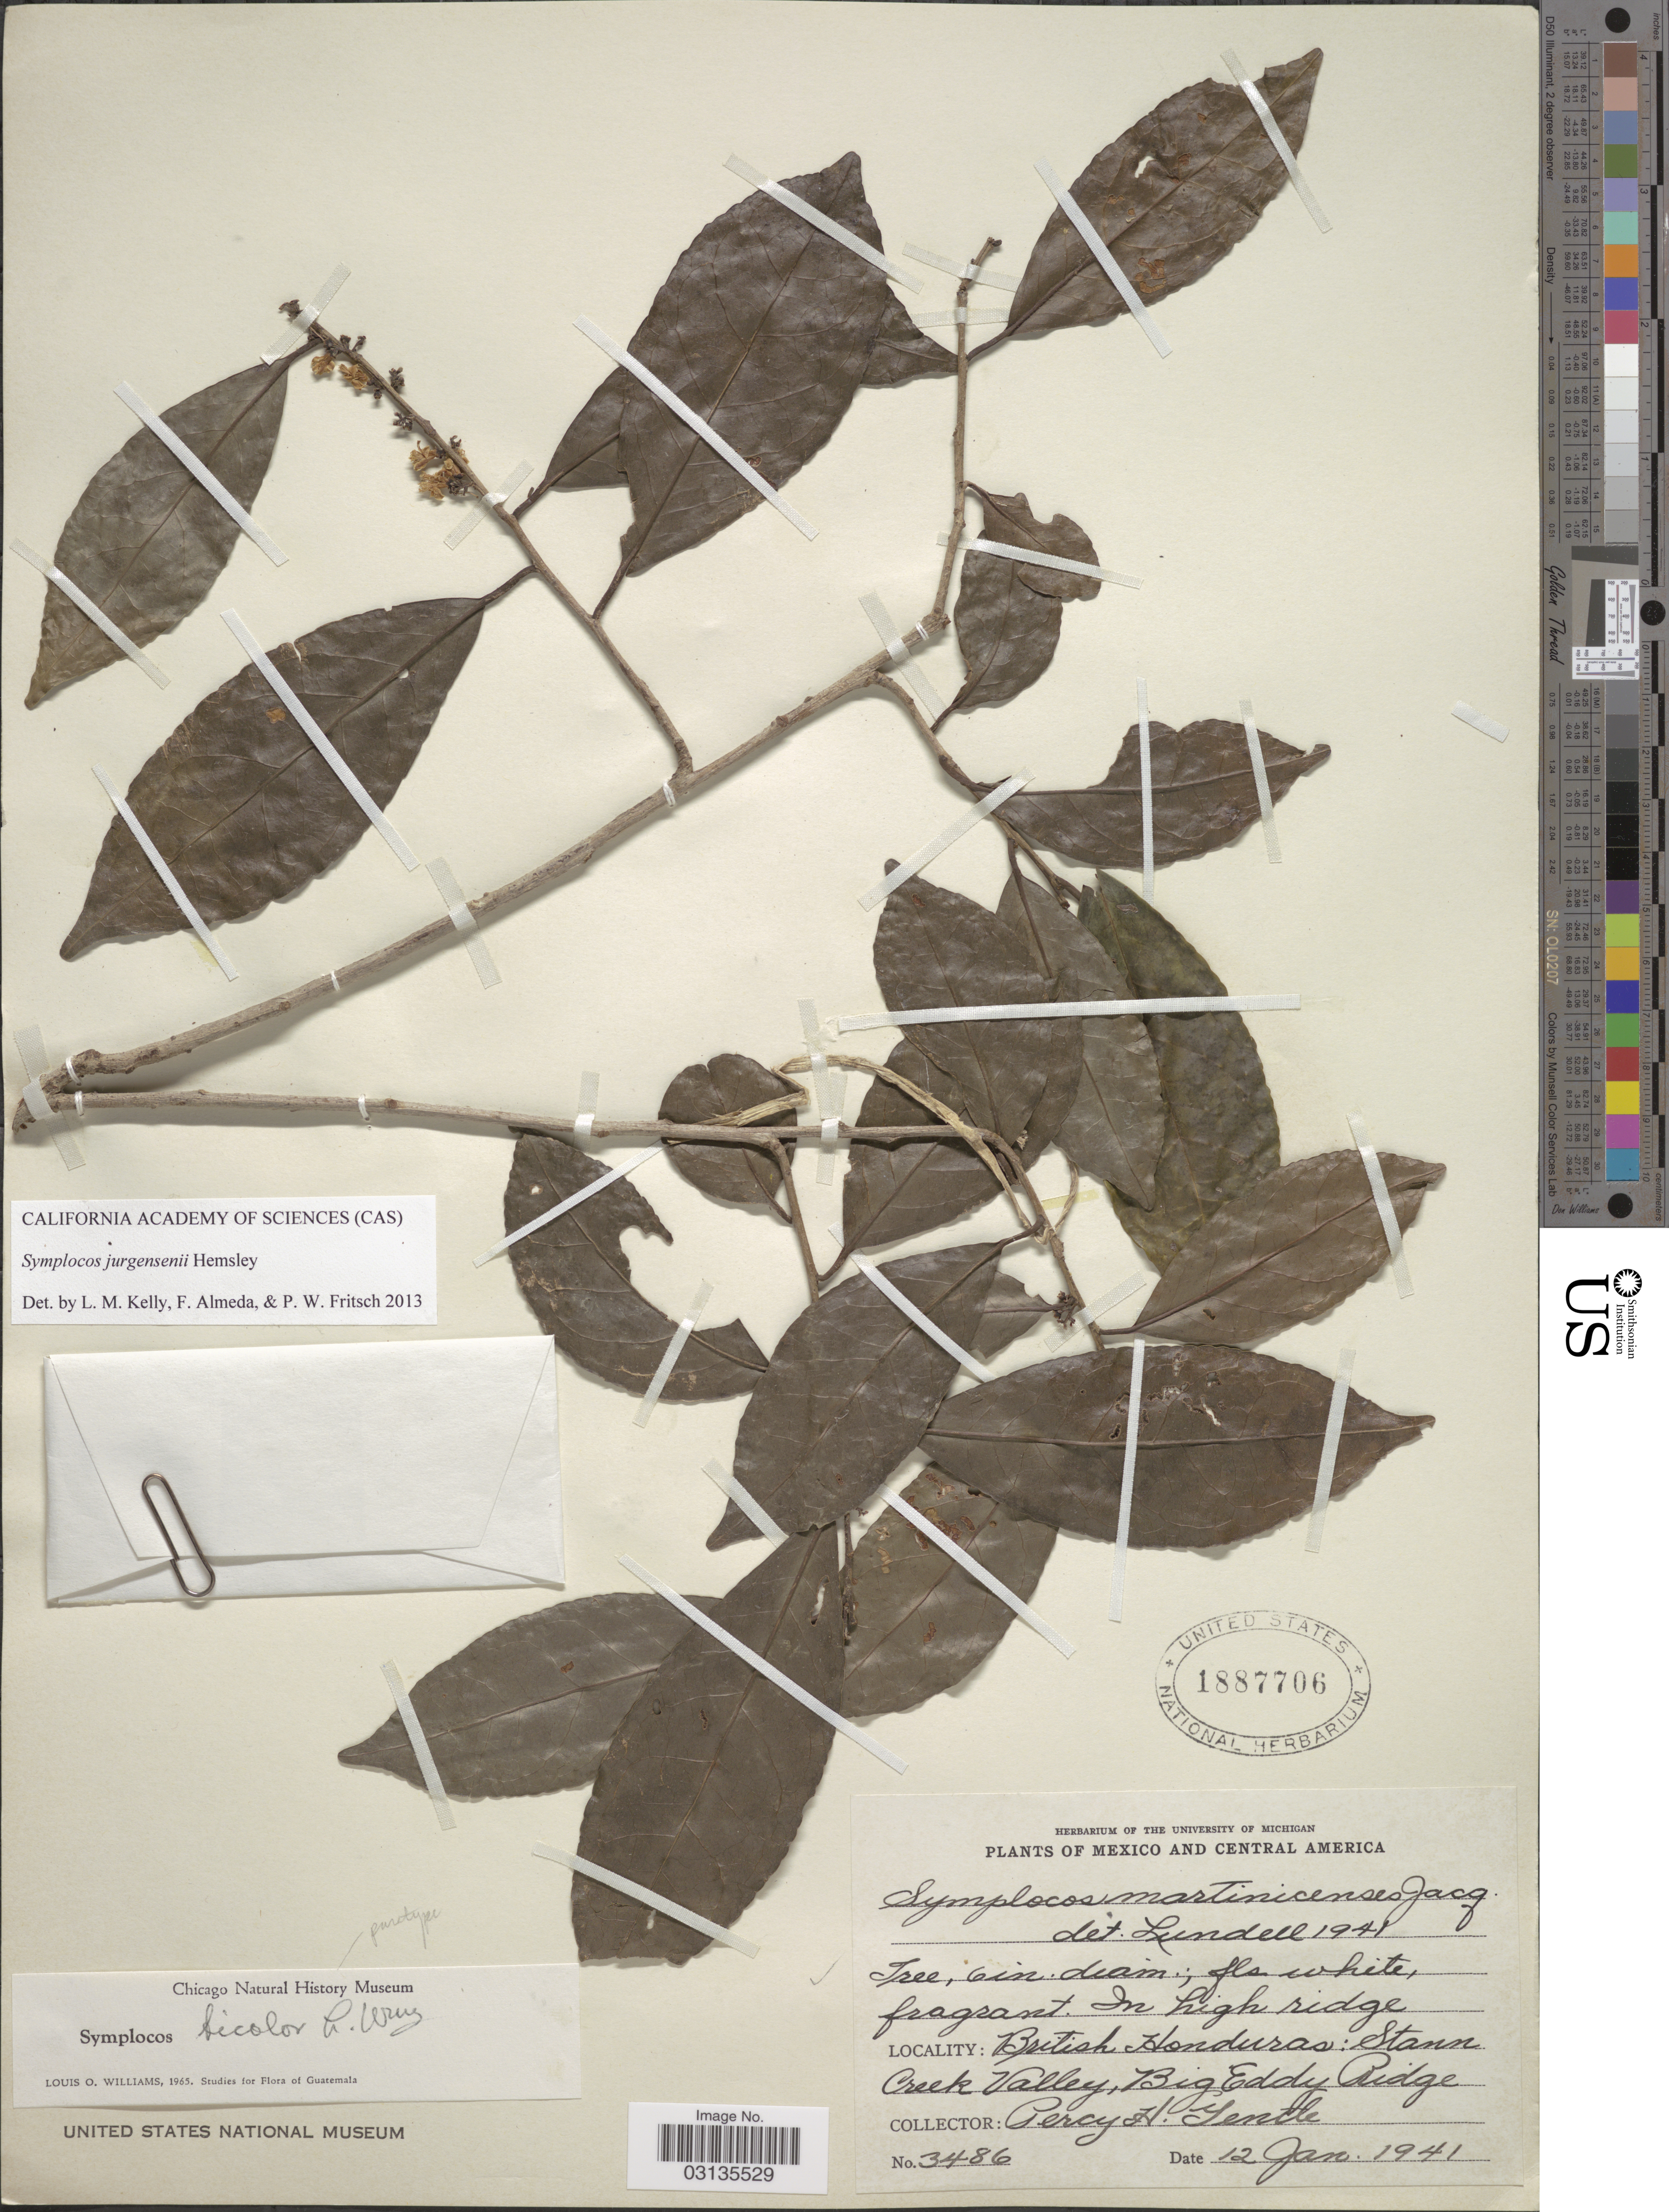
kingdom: Plantae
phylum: Tracheophyta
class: Magnoliopsida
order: Ericales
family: Symplocaceae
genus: Symplocos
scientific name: Symplocos jurgensenii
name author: Hemsl.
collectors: P. H. Gentle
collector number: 3486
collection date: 1941-01-12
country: Belize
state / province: Stann Creek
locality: British Honduras: Stann Creek Valley, Big Eddy Ridge.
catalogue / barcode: US 1887706